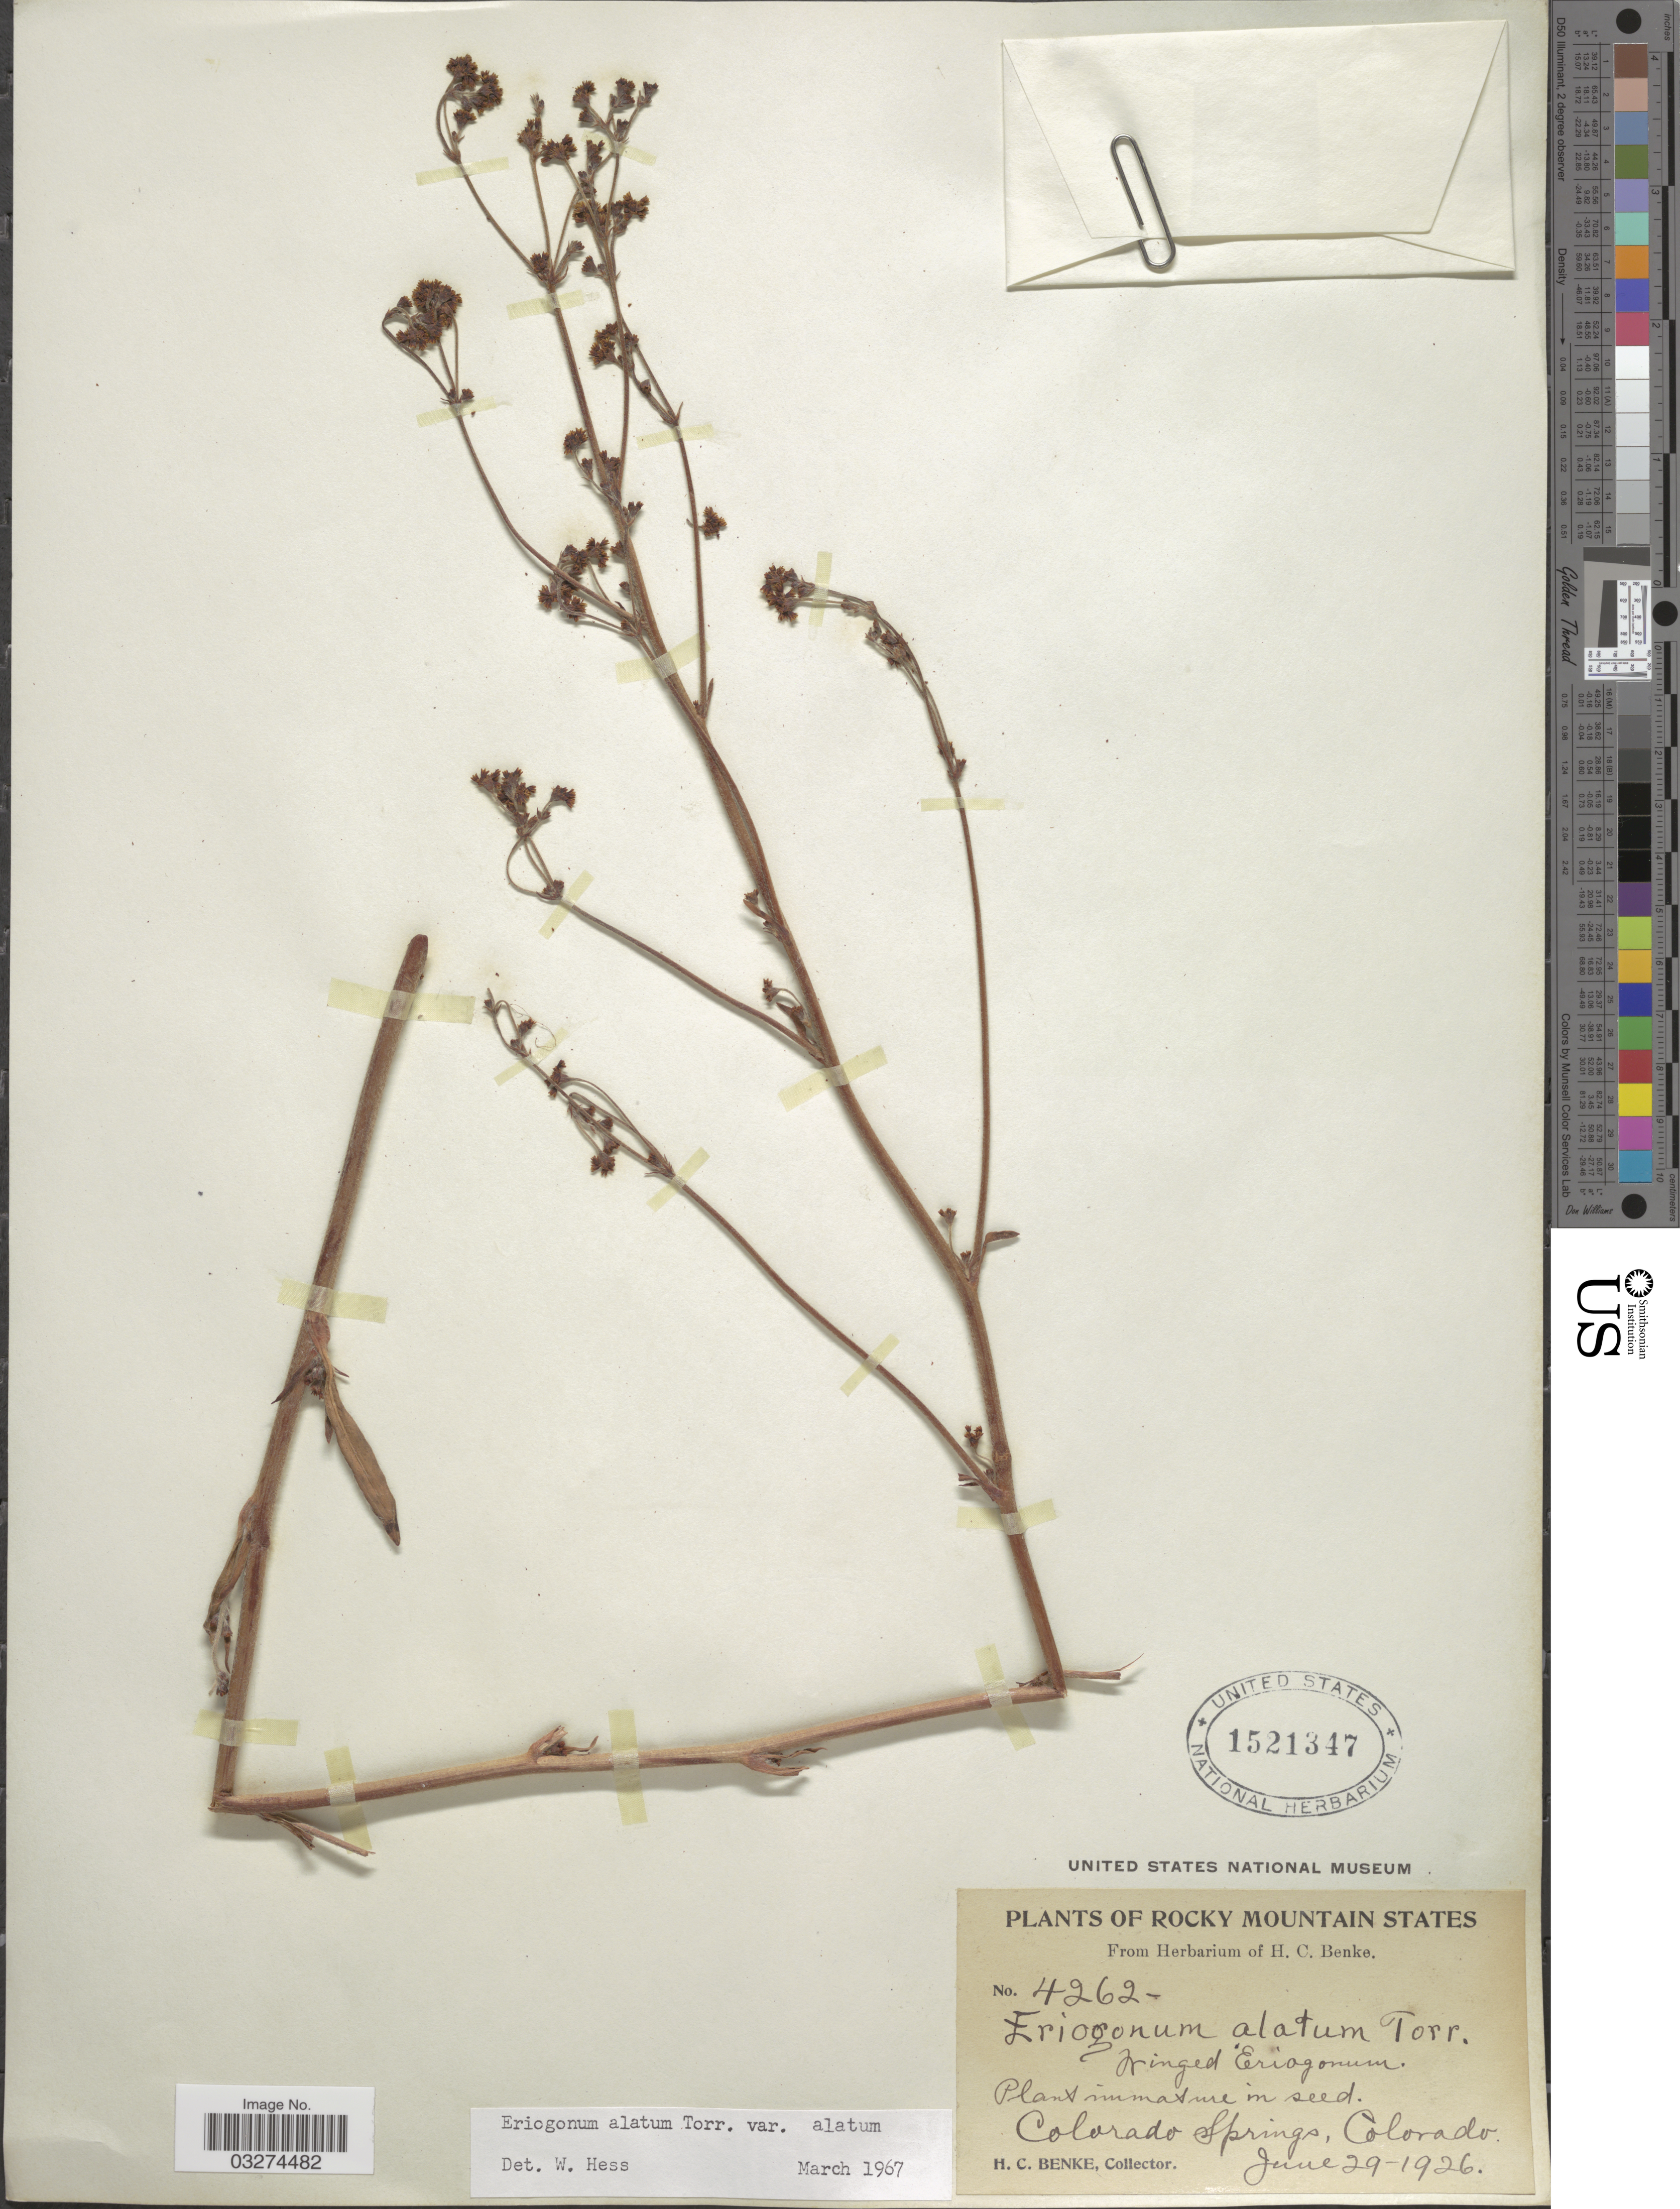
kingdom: Plantae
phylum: Tracheophyta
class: Magnoliopsida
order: Caryophyllales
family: Polygonaceae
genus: Eriogonum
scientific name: Eriogonum alatum var. alatum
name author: Torr.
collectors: H. Benke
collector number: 4262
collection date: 1926-06-29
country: United States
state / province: Colorado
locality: Rocky Mountain States, Colorado Springs.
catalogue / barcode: US 1521347